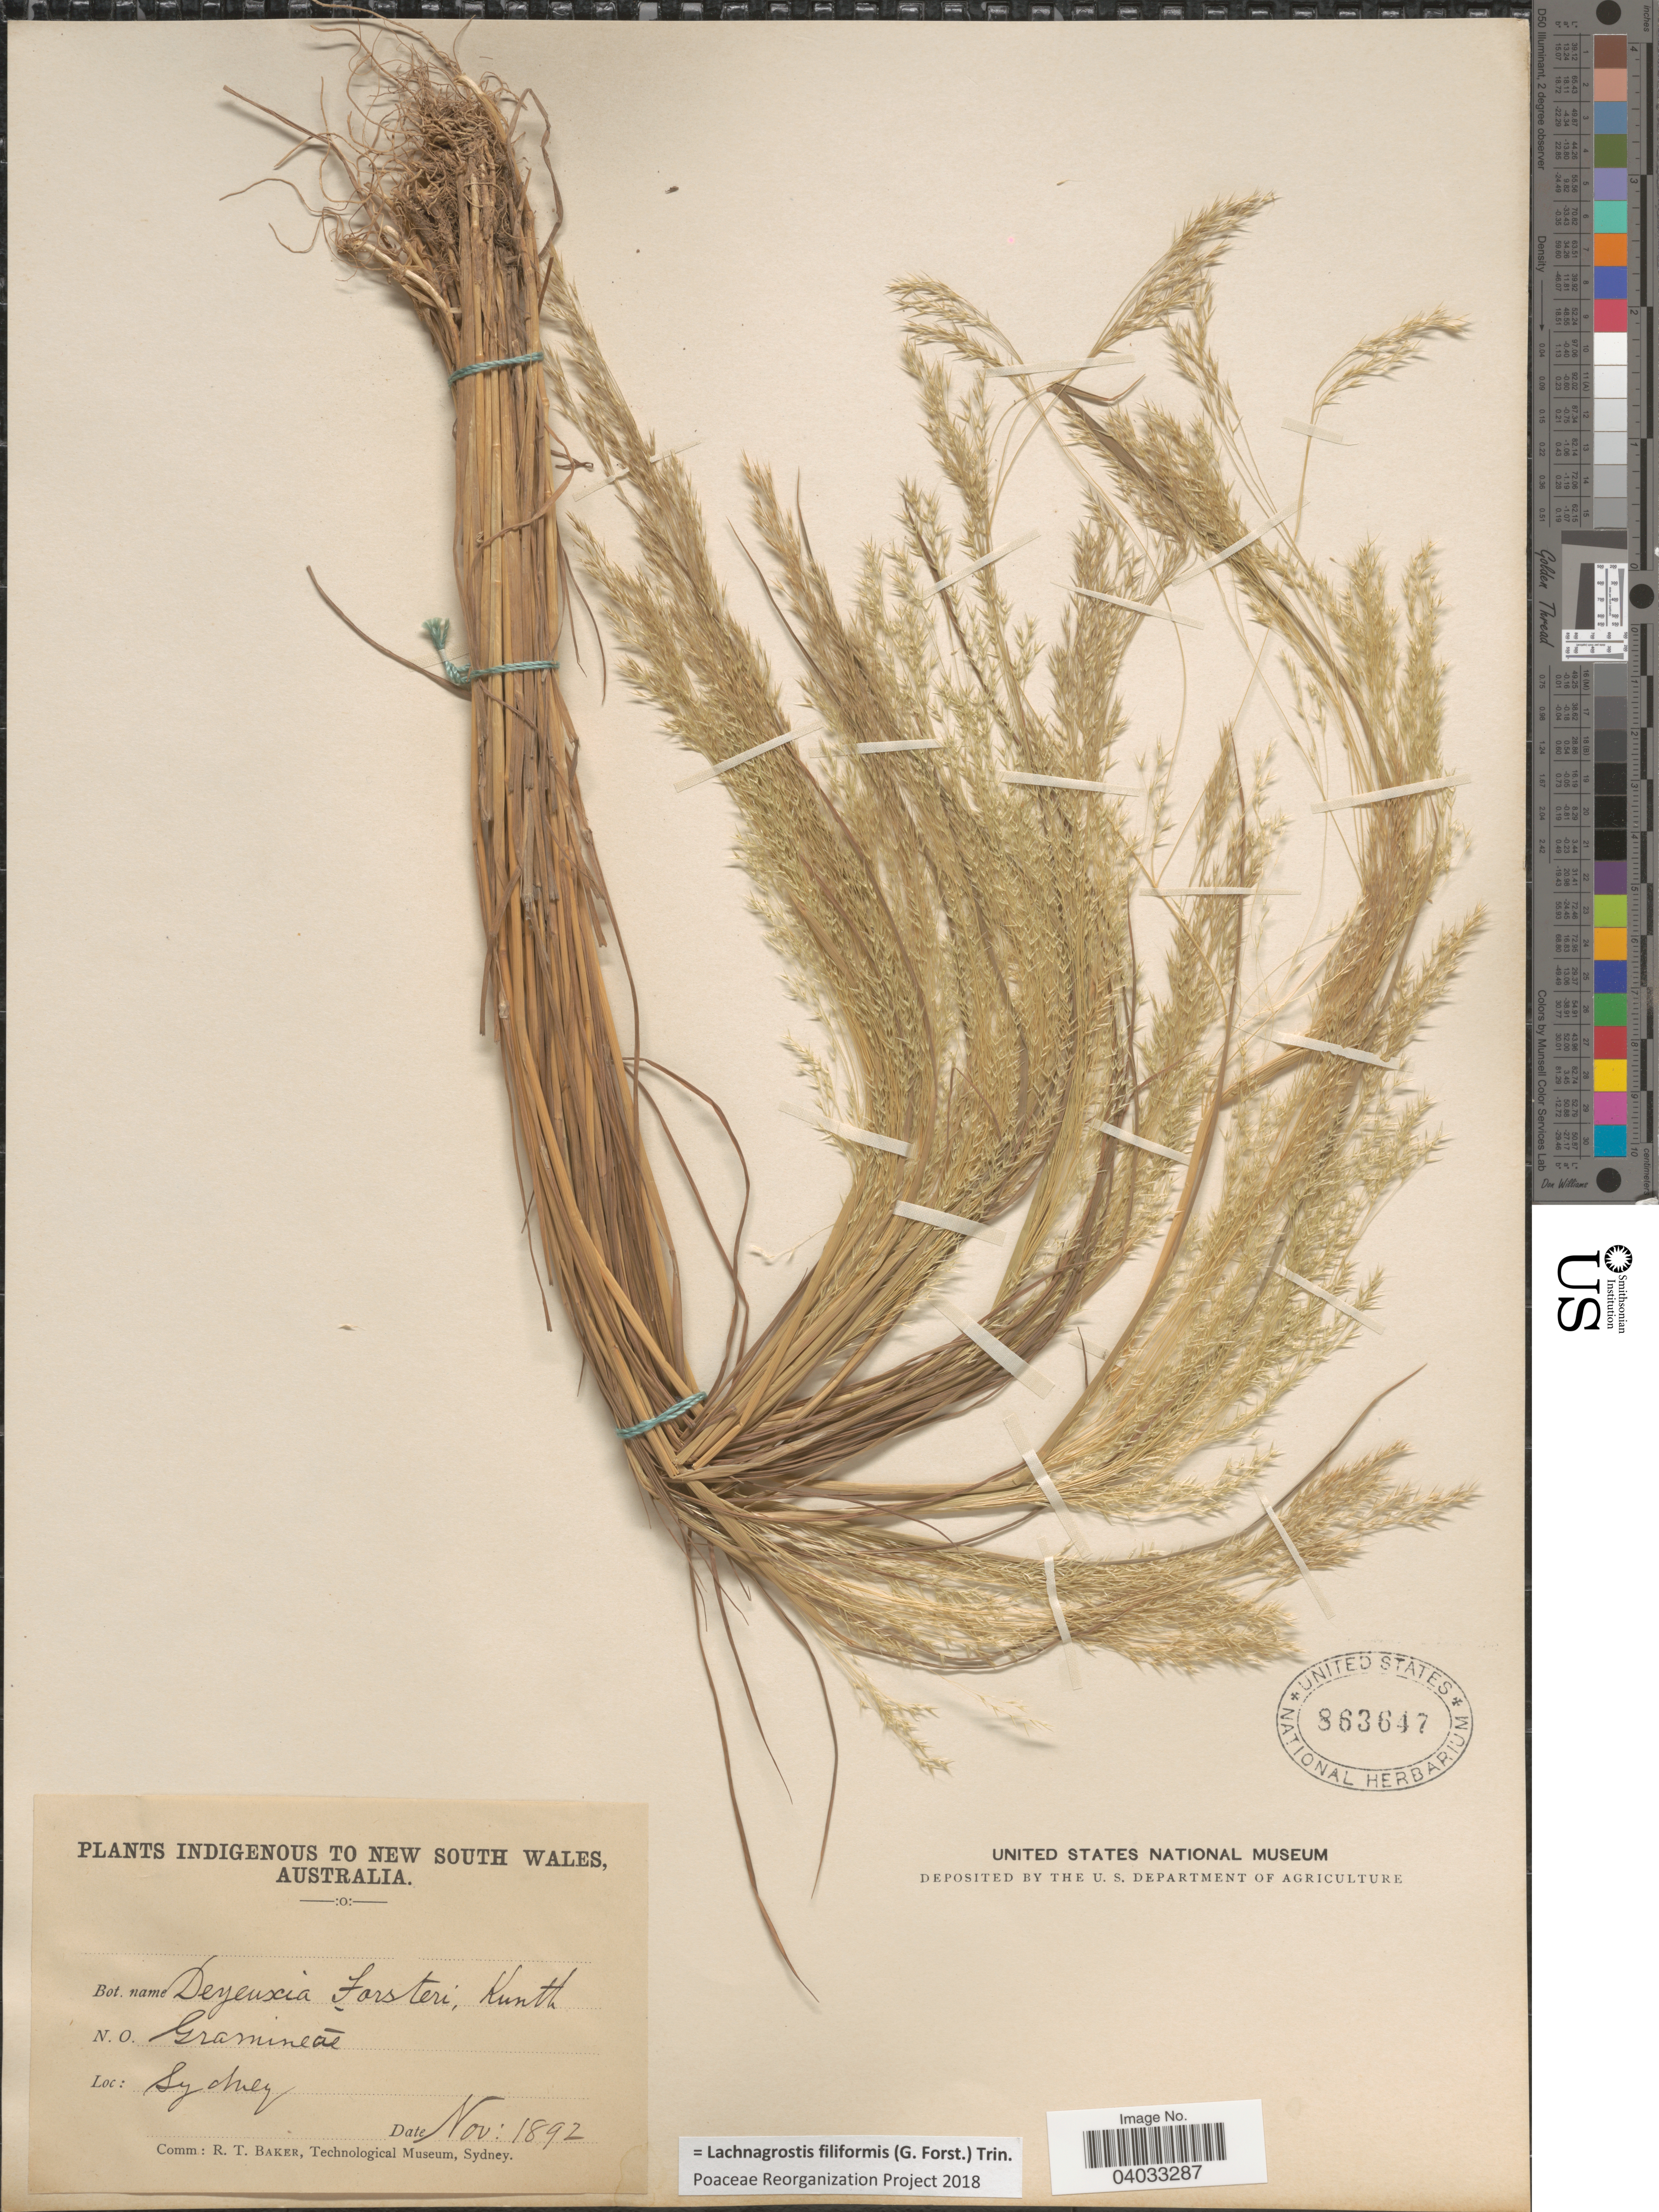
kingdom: Plantae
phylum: Tracheophyta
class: Liliopsida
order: Poales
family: Poaceae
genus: Lachnagrostis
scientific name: Lachnagrostis filiformis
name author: (J.R. Forst.) Trin.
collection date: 1892-11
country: Australia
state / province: New South Wales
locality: Sydney.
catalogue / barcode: US 863647